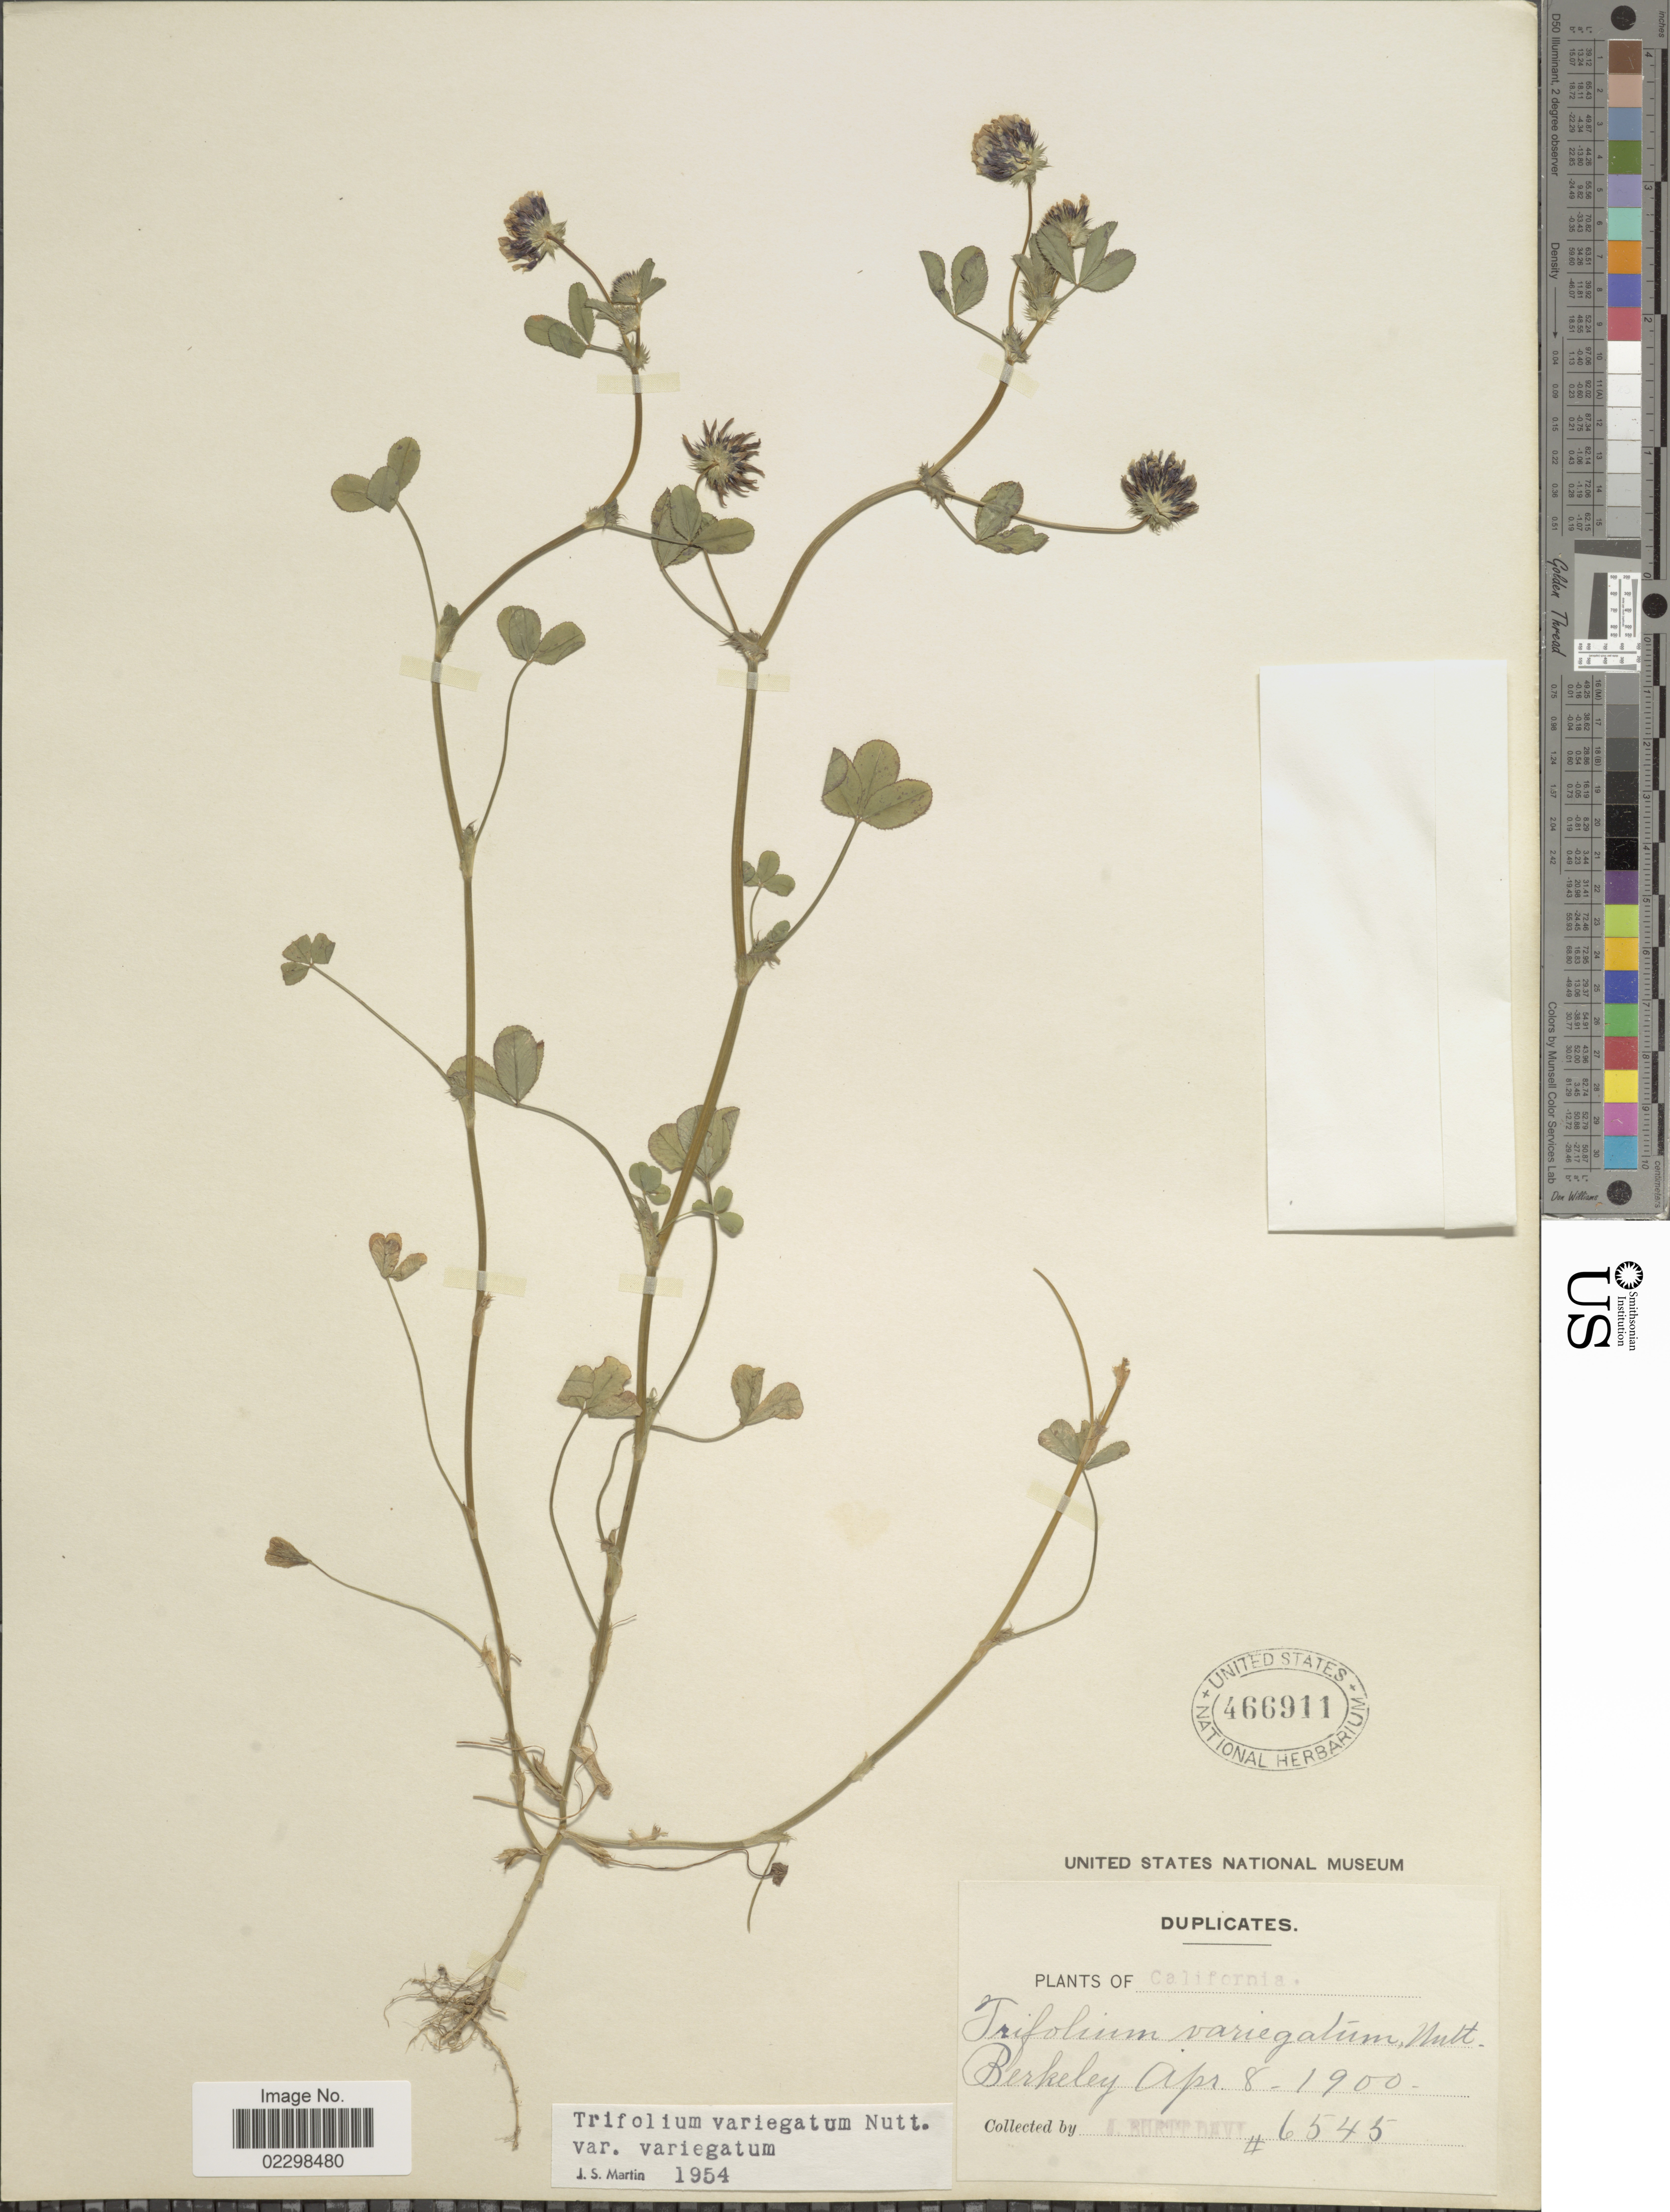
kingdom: Plantae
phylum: Tracheophyta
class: Magnoliopsida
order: Fabales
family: Fabaceae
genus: Trifolium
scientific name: Trifolium variegatum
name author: Nutt.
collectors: J. Burtt Davy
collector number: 6545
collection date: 1900-04-08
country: United States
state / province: California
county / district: Alameda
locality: Berkeley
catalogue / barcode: US 466911